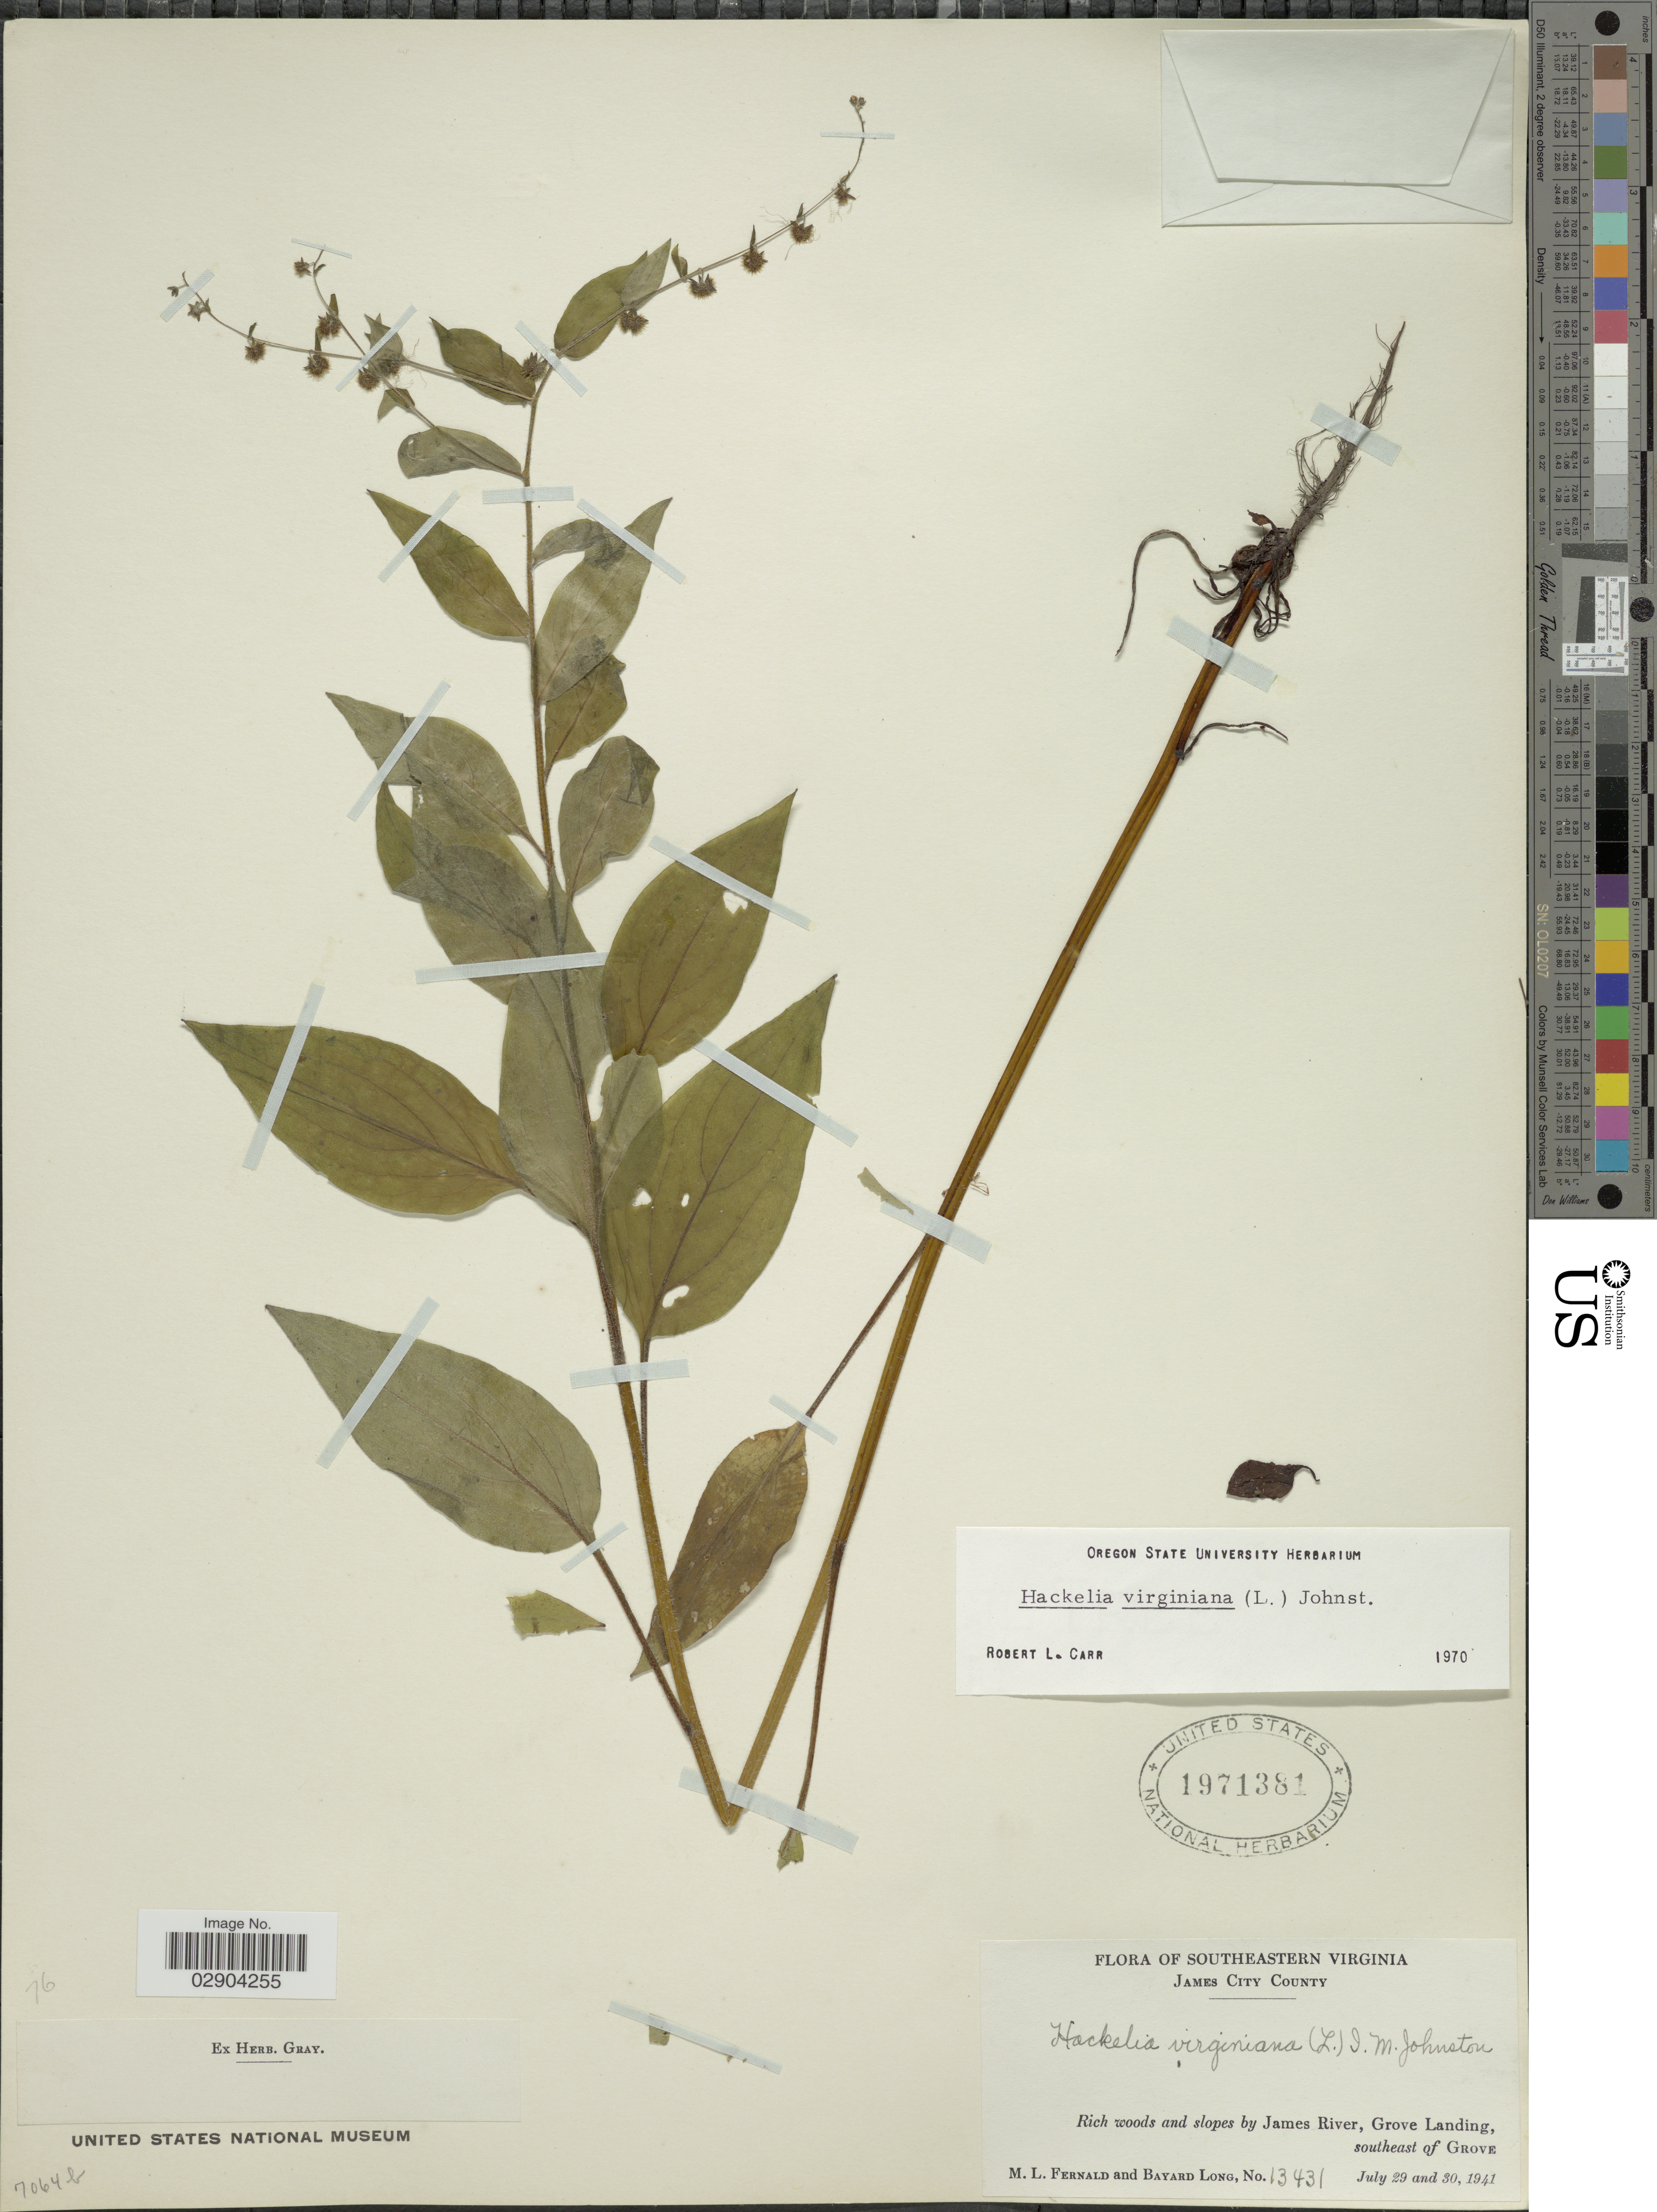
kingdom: Plantae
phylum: Tracheophyta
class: Magnoliopsida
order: Boraginales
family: Boraginaceae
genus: Hackelia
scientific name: Hackelia virginiana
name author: (L.) I.M. Johnst.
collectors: M. L. Fernald & B. Long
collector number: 13431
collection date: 1941-07-29/1941-07-30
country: United States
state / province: Virginia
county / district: James City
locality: Southeastern Virginia. James City County. Rich woods and slopes by James River, Grove Landing, southeast of Grove.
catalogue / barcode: US 1971381